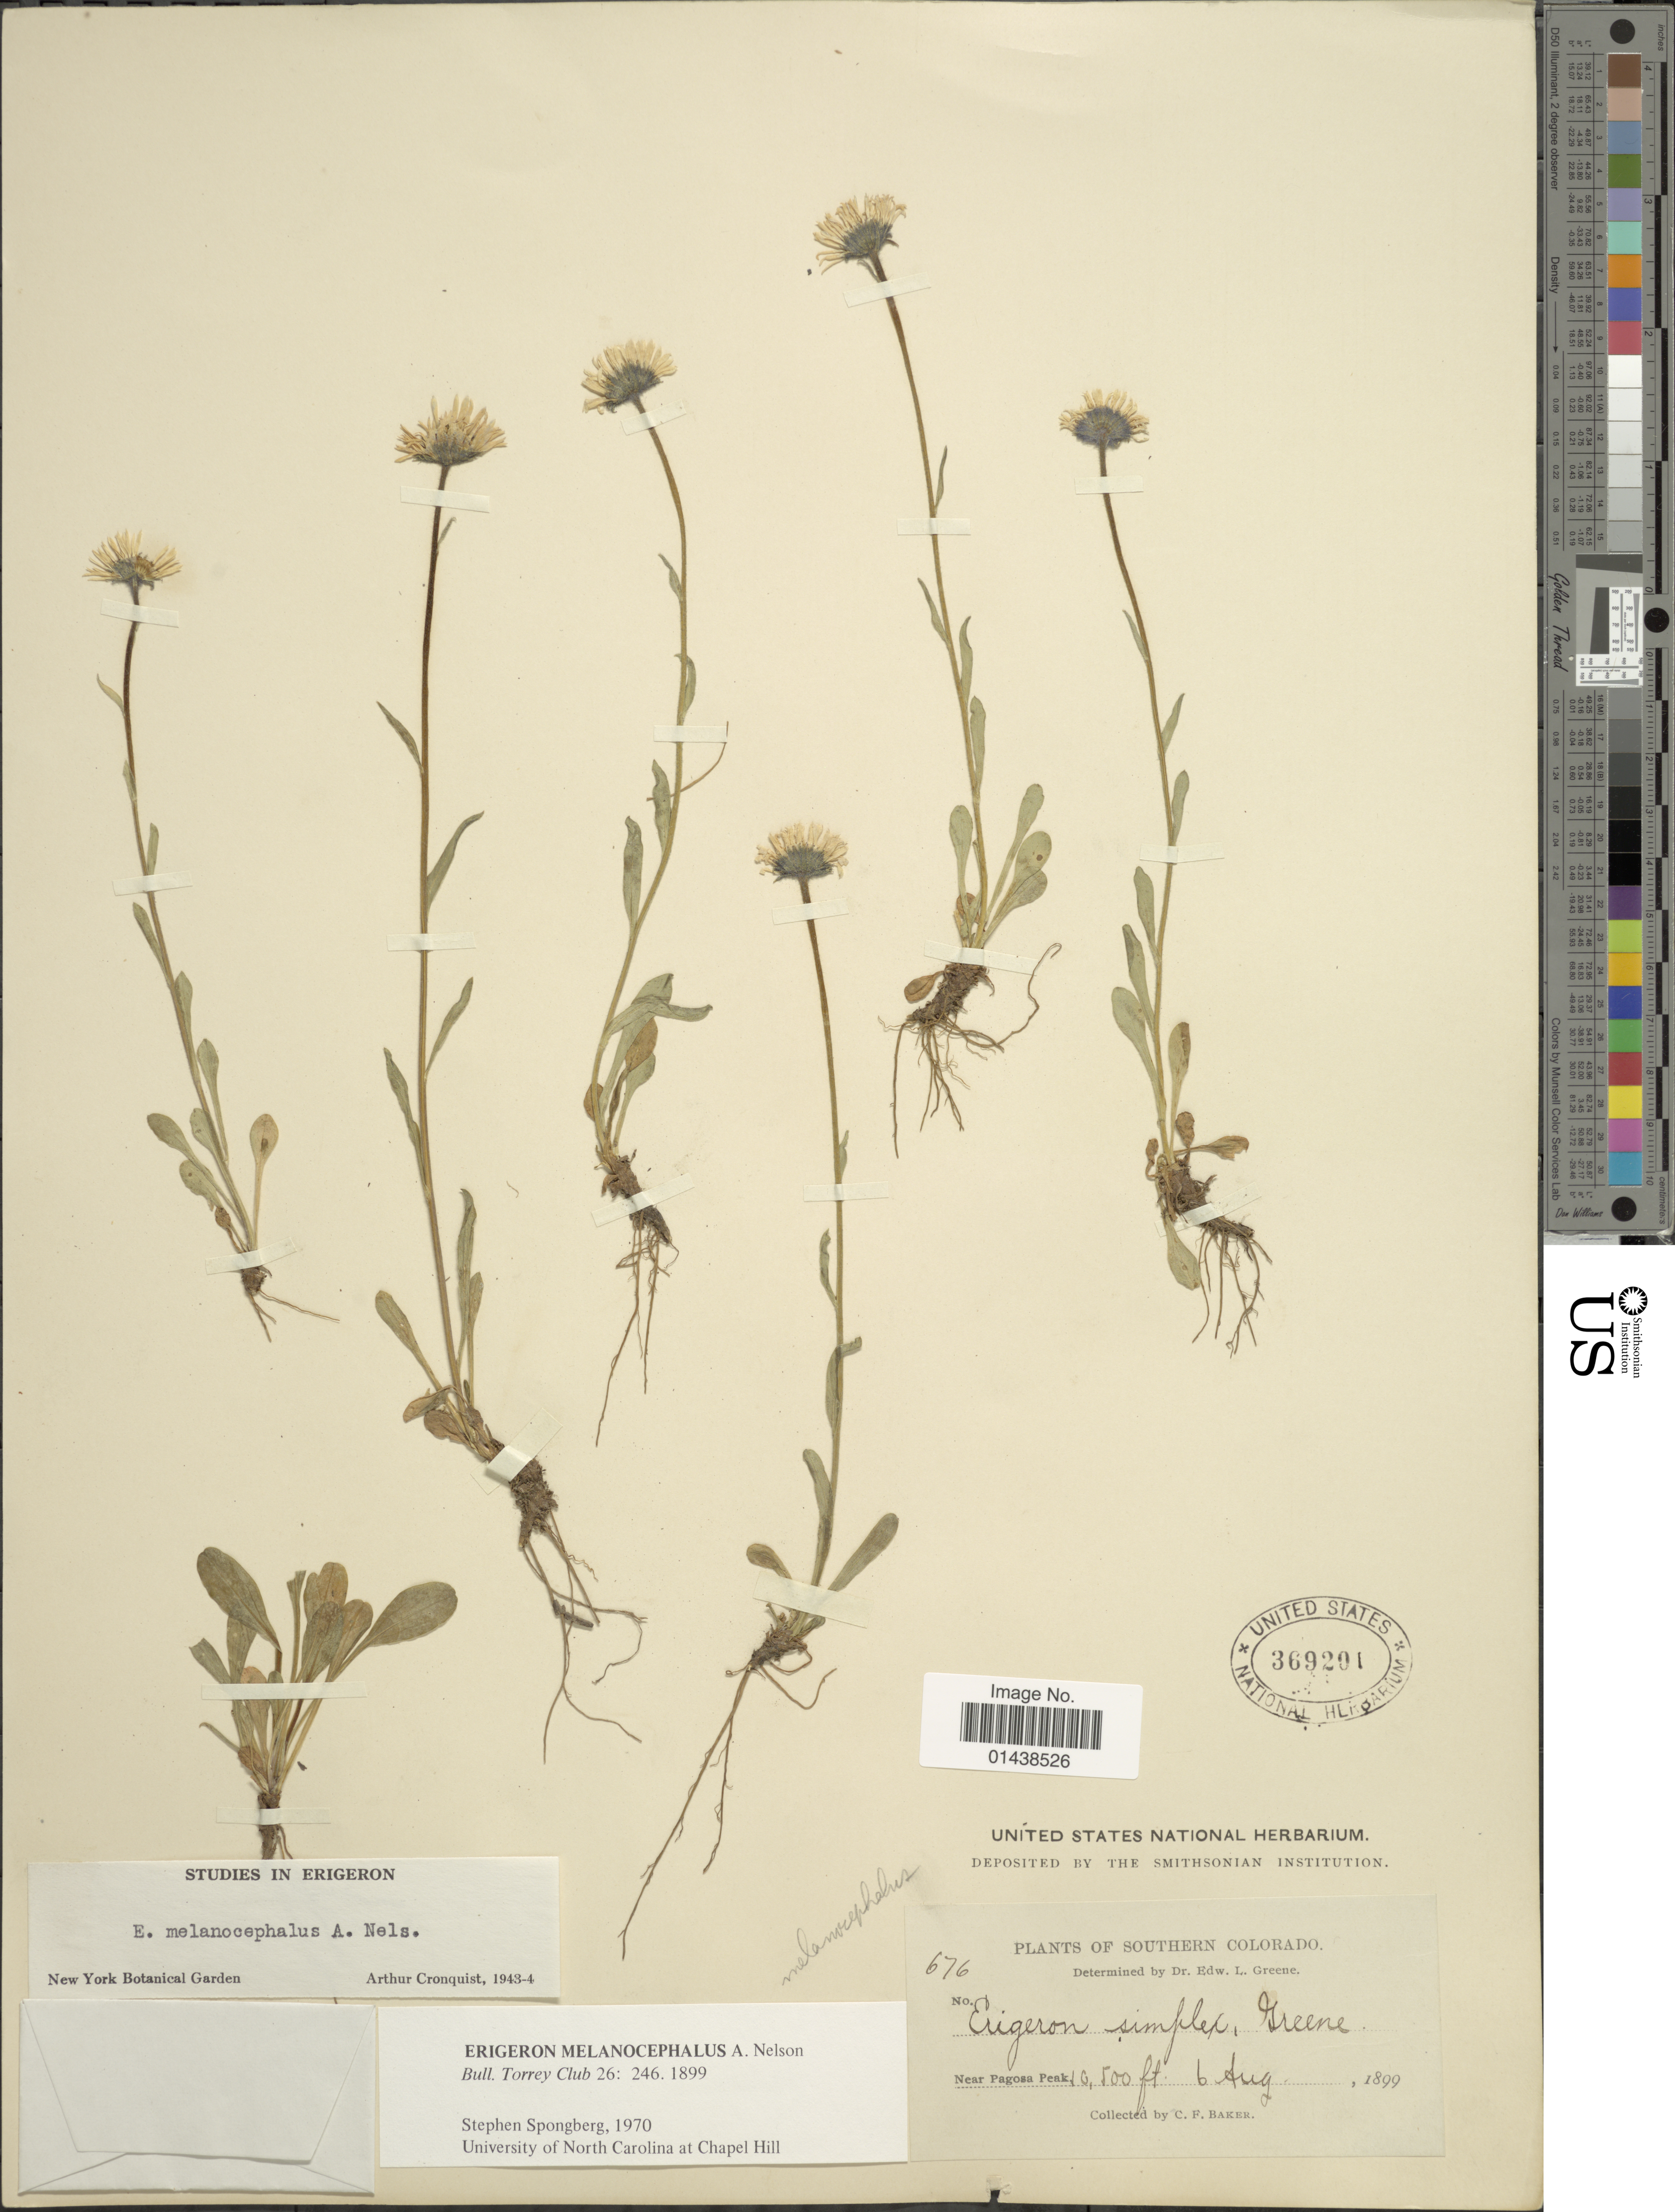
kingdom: Plantae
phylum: Tracheophyta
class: Magnoliopsida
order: Asterales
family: Asteraceae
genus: Erigeron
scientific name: Erigeron melanocephalus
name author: (A. Nelson) A. Nelson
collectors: C. F. Baker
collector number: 676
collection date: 1899-08-06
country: United States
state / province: Colorado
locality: Southern Colorado. Near Pagosa Peak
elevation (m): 3200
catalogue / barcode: US 369201